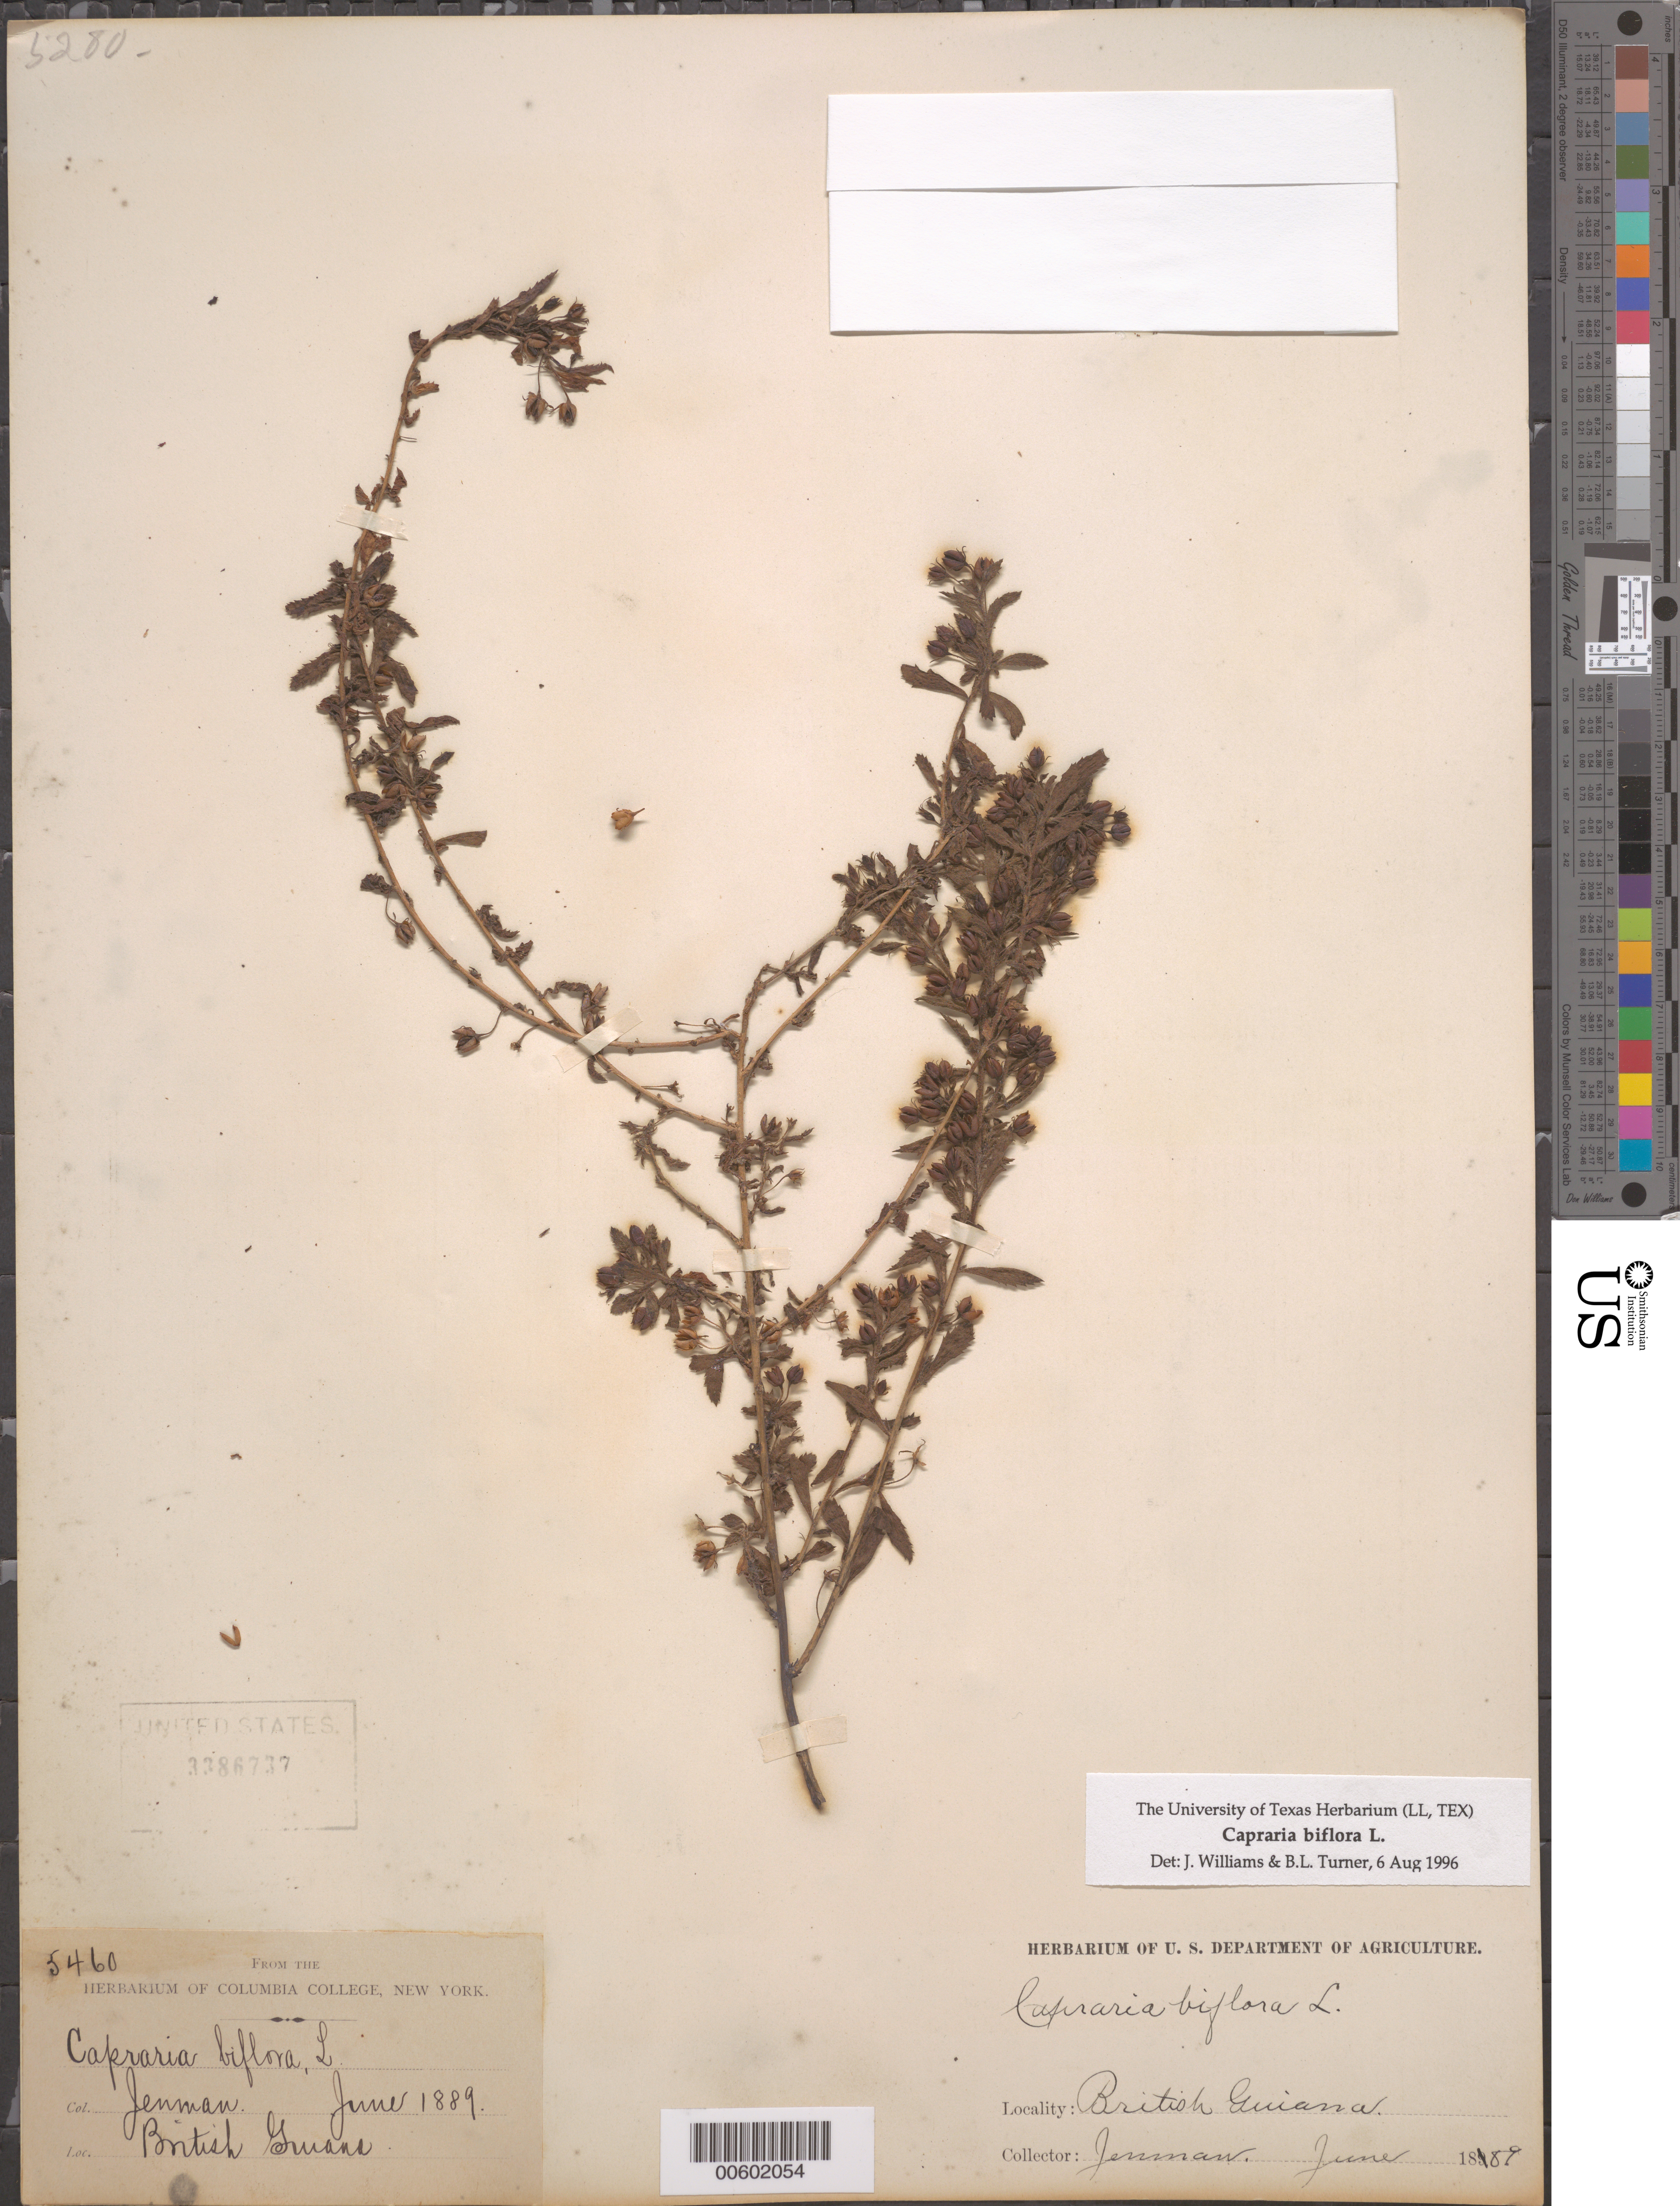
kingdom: Plantae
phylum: Tracheophyta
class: Magnoliopsida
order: Lamiales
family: Scrophulariaceae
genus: Capraria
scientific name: Capraria biflora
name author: L.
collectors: -. Jenman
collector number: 5460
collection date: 1889-06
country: Guyana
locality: British Guiana.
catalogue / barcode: US 3386737